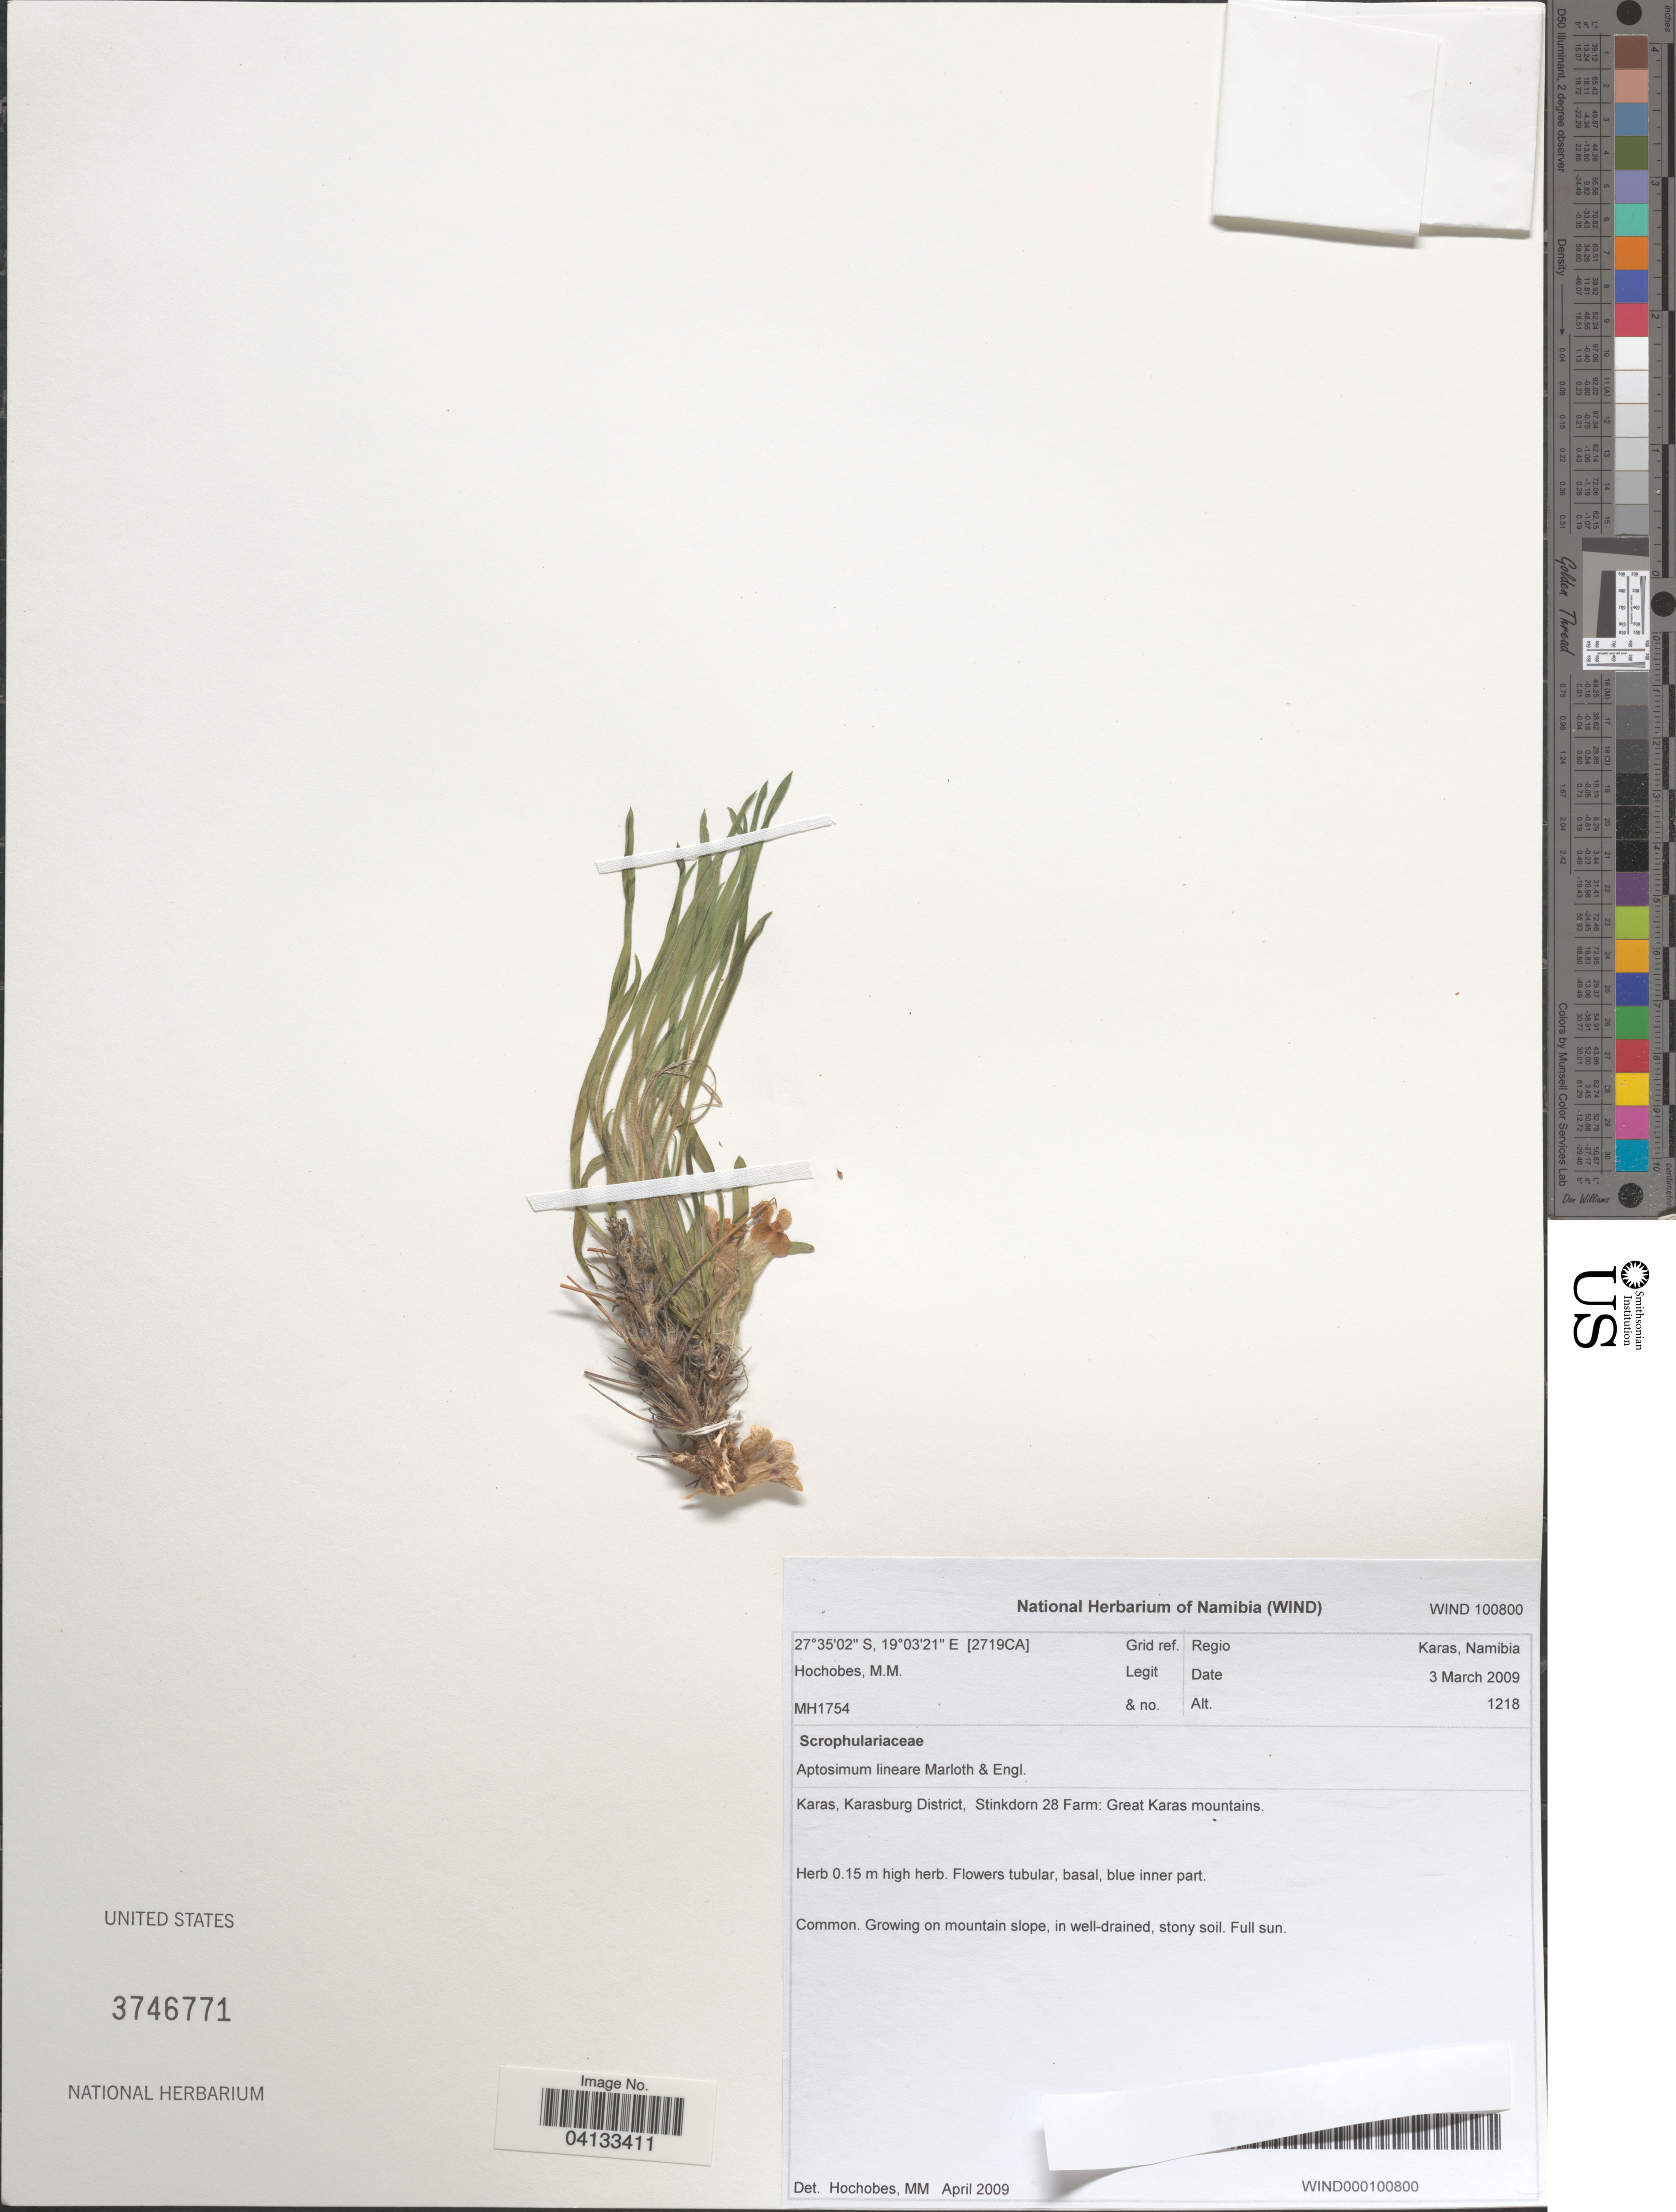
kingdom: Plantae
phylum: Tracheophyta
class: Magnoliopsida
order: Lamiales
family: Scrophulariaceae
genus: Aptosimum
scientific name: Aptosimum lineare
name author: Marloth & Engl.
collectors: M. Hochobes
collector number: MH1754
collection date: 2009-03-03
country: Namibia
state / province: Karas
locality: Grid ref. Regio Karas. Karasburg District, Stinkdorn 28 Farm: Great Karas mountains. [2719CA].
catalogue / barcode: US 3746771